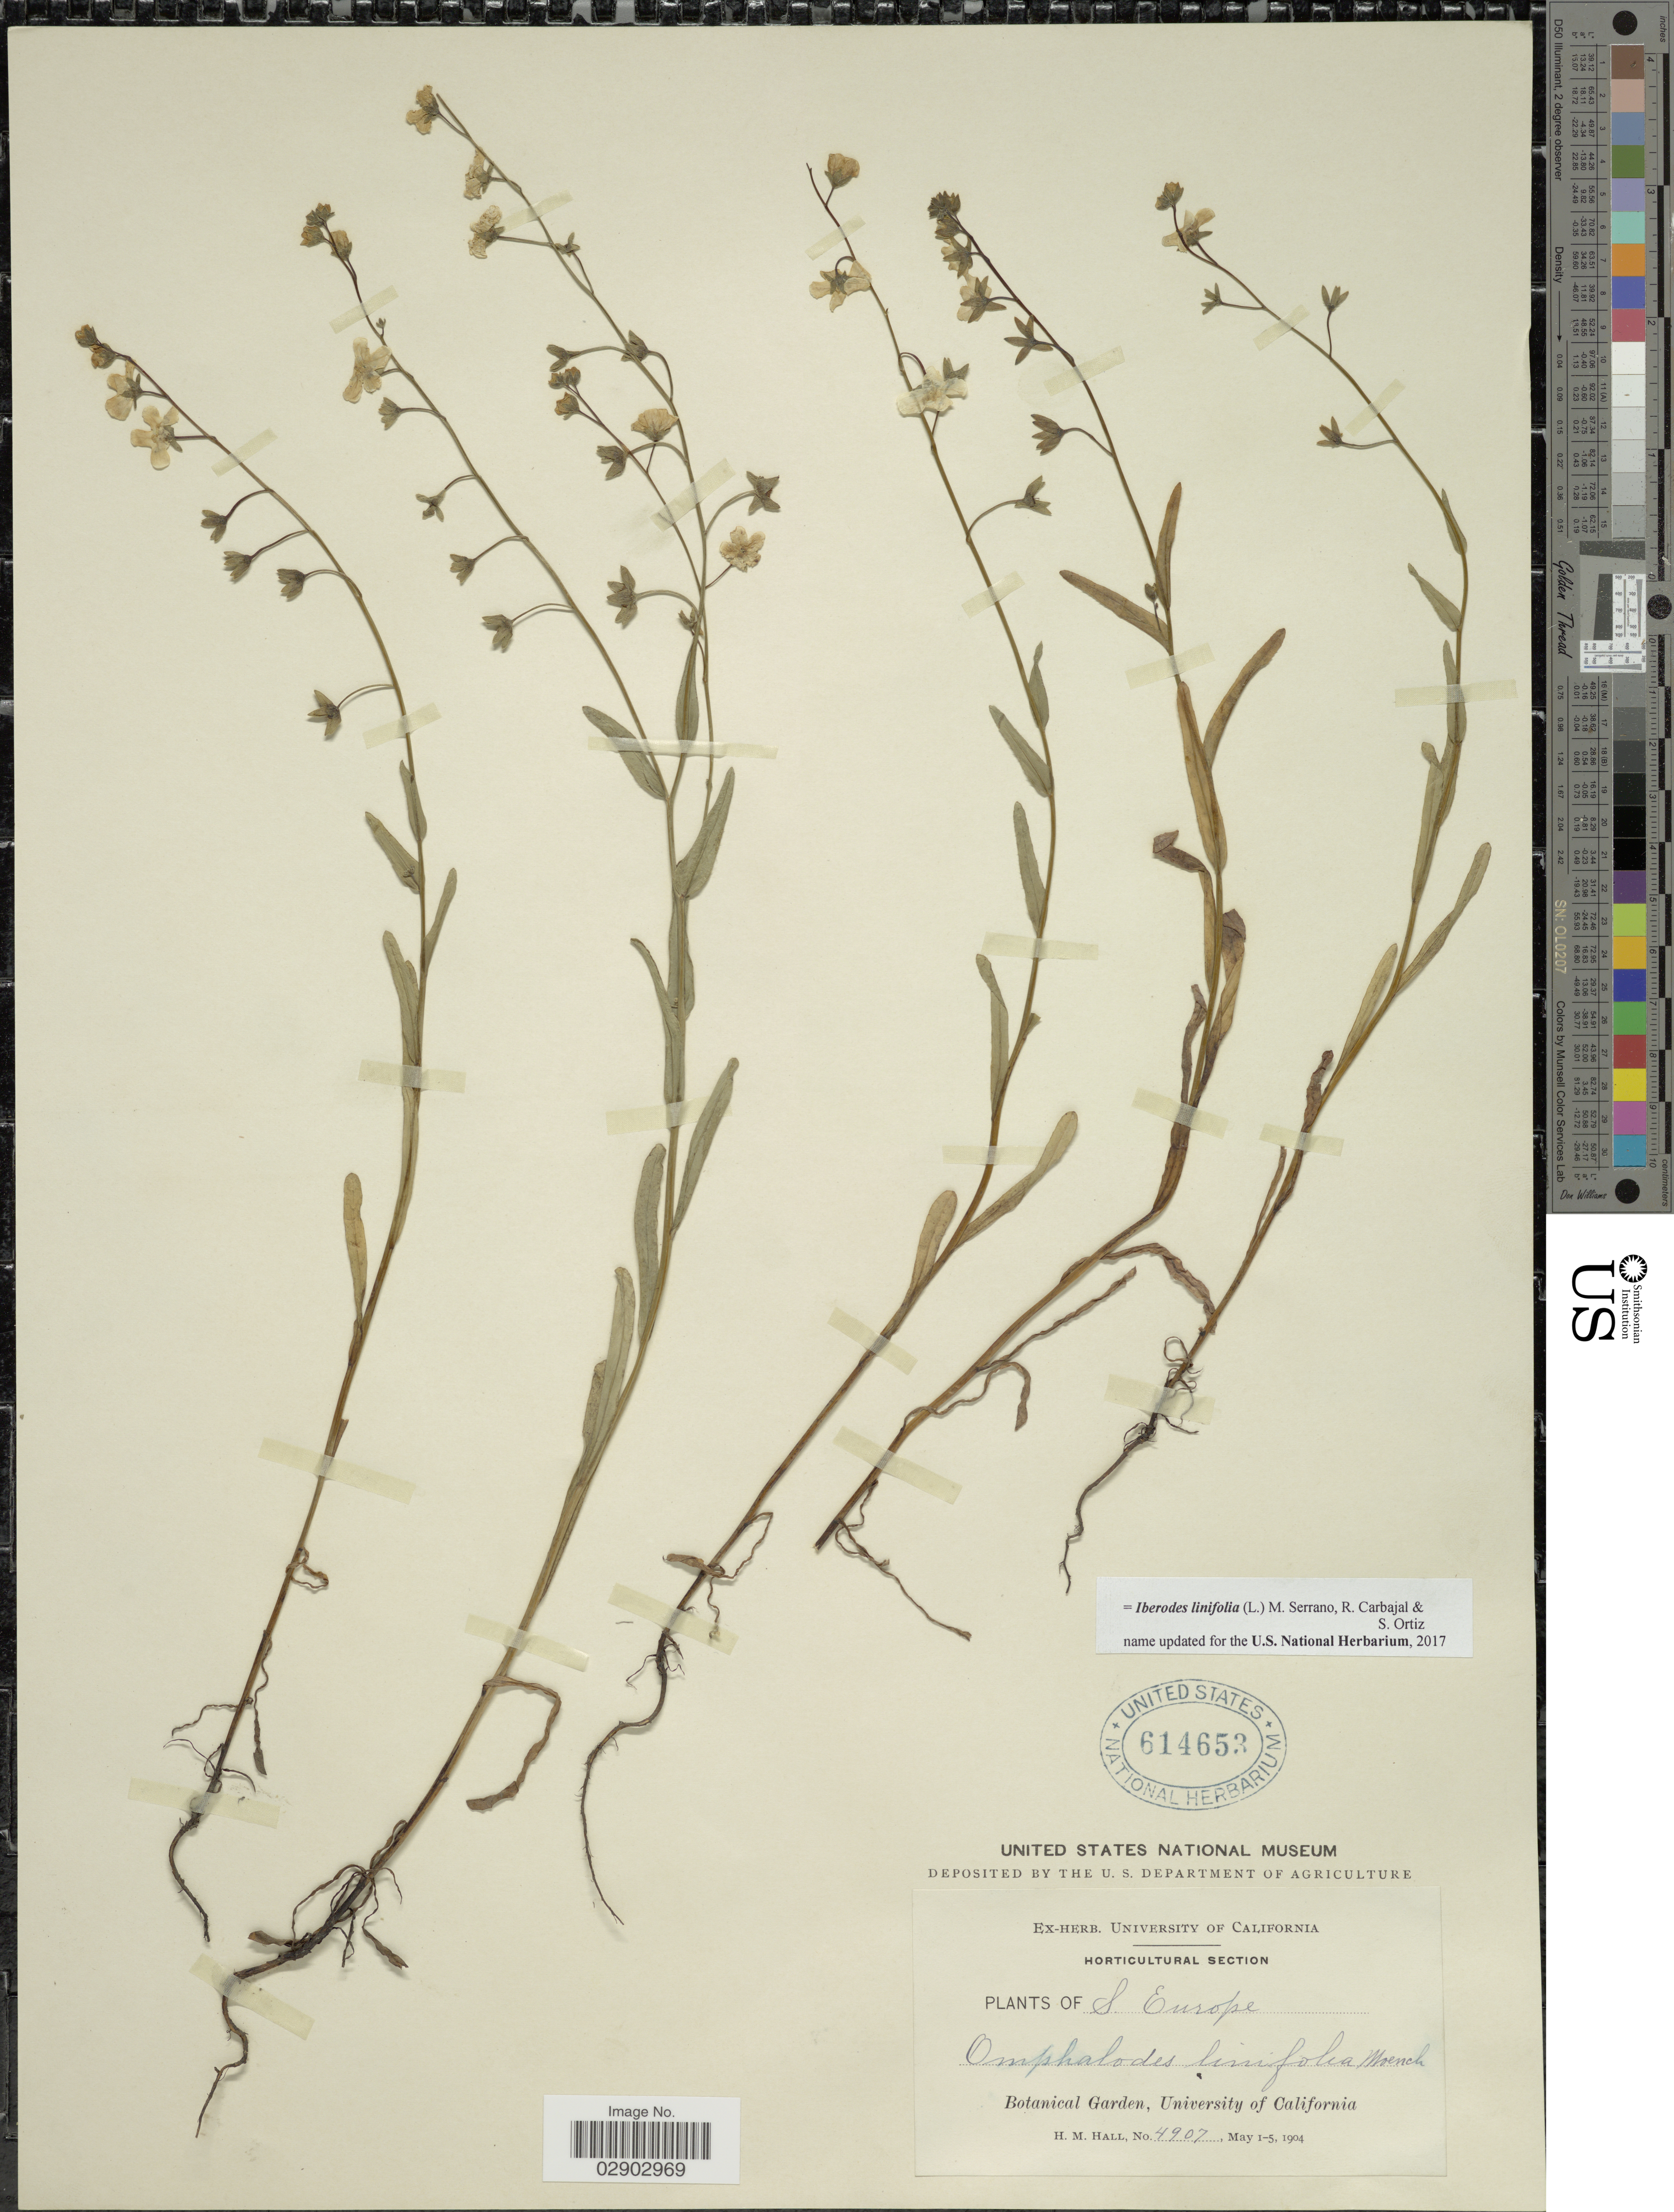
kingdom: Plantae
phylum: Tracheophyta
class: Magnoliopsida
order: Boraginales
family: Boraginaceae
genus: Iberodes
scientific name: Iberodes linifolia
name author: (L.) M. Serrano et al.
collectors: H. M. Hall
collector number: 4907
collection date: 1904-05-01/1904-05-05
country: United States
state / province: California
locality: Botanical Garden, University of California.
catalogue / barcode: US 614653